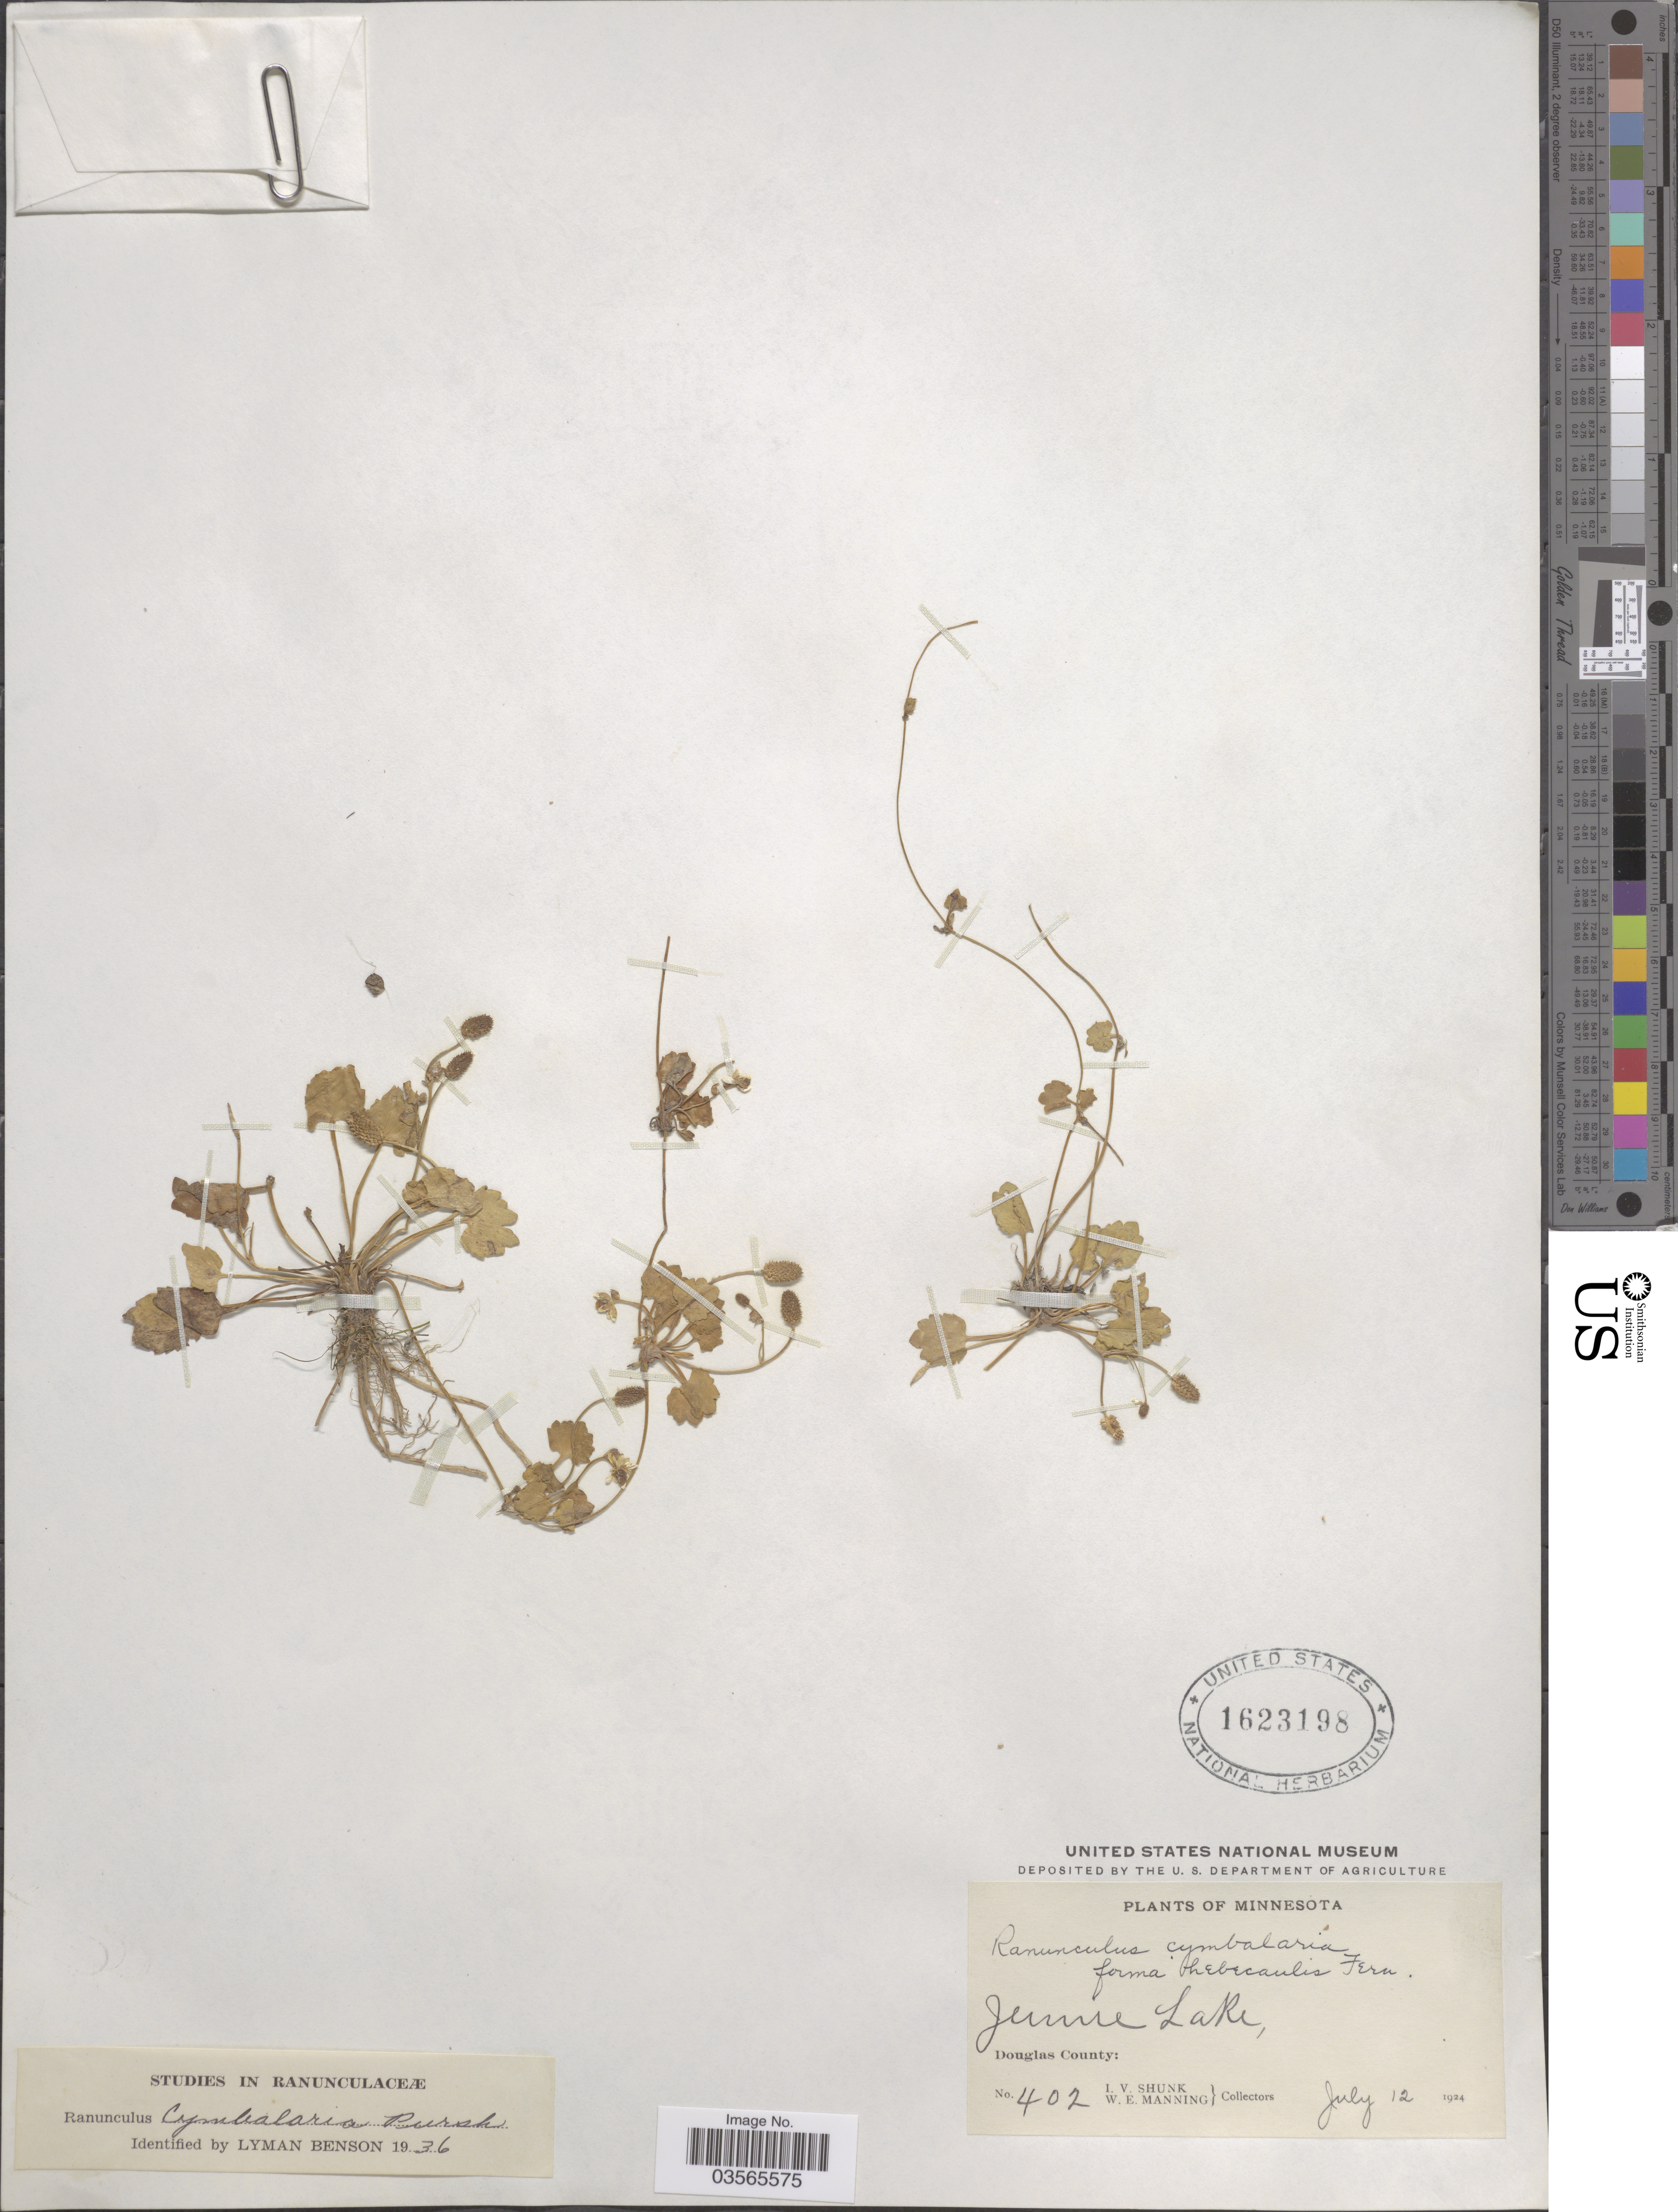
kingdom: Plantae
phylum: Tracheophyta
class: Magnoliopsida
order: Ranunculales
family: Ranunculaceae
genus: Halerpestes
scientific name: Halerpestes cymbalaria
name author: (Pursh) Greene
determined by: Strong, M. T., (US), Smithsonian Institution - National Museum of Natural History (UNITED STATES)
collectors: I. Shunk & W. Manning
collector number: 402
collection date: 1924-07-12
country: United States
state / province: Minnesota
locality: Jennie Lake. Douglas County.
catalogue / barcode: US 1623198